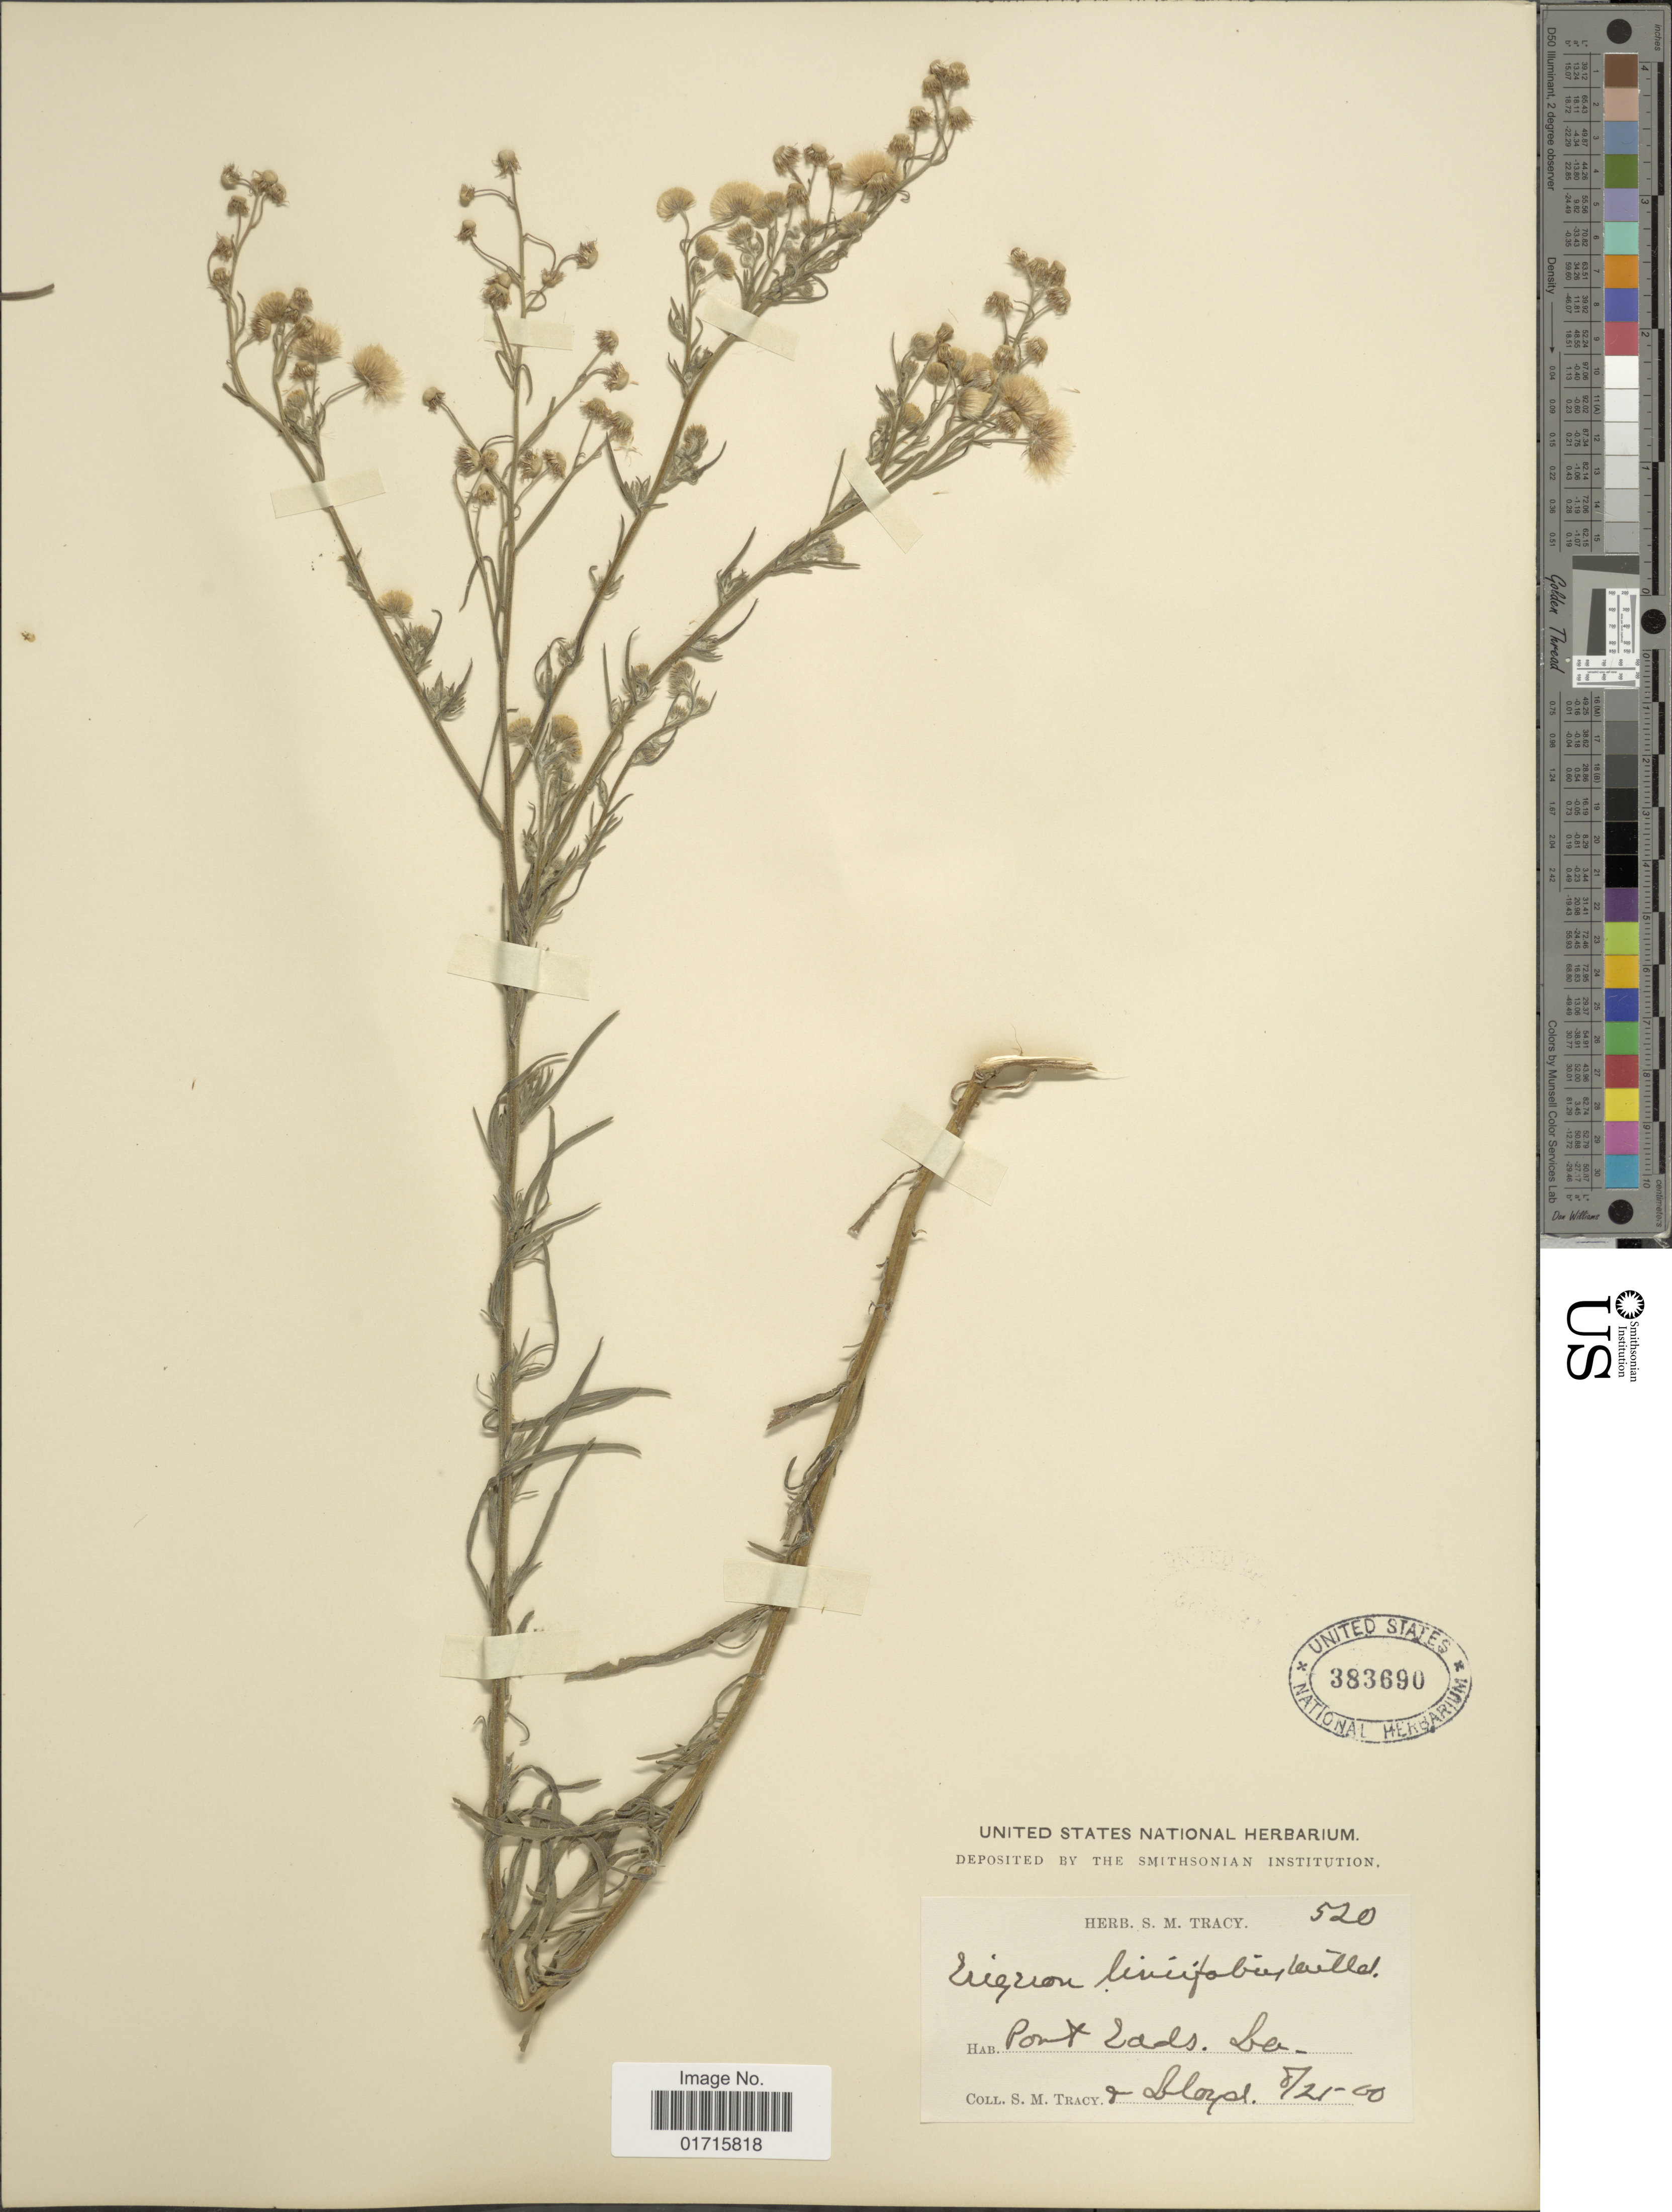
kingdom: Plantae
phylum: Tracheophyta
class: Magnoliopsida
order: Asterales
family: Asteraceae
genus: Conyza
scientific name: Conyza bonariensis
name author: (L.) Cronq.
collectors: S. M. Tracy & -- Lloyd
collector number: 520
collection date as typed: Transcribed d/m/y: 21/8/0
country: United States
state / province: Louisiana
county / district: Plaquemines Parish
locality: Port Eads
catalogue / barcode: US 383690